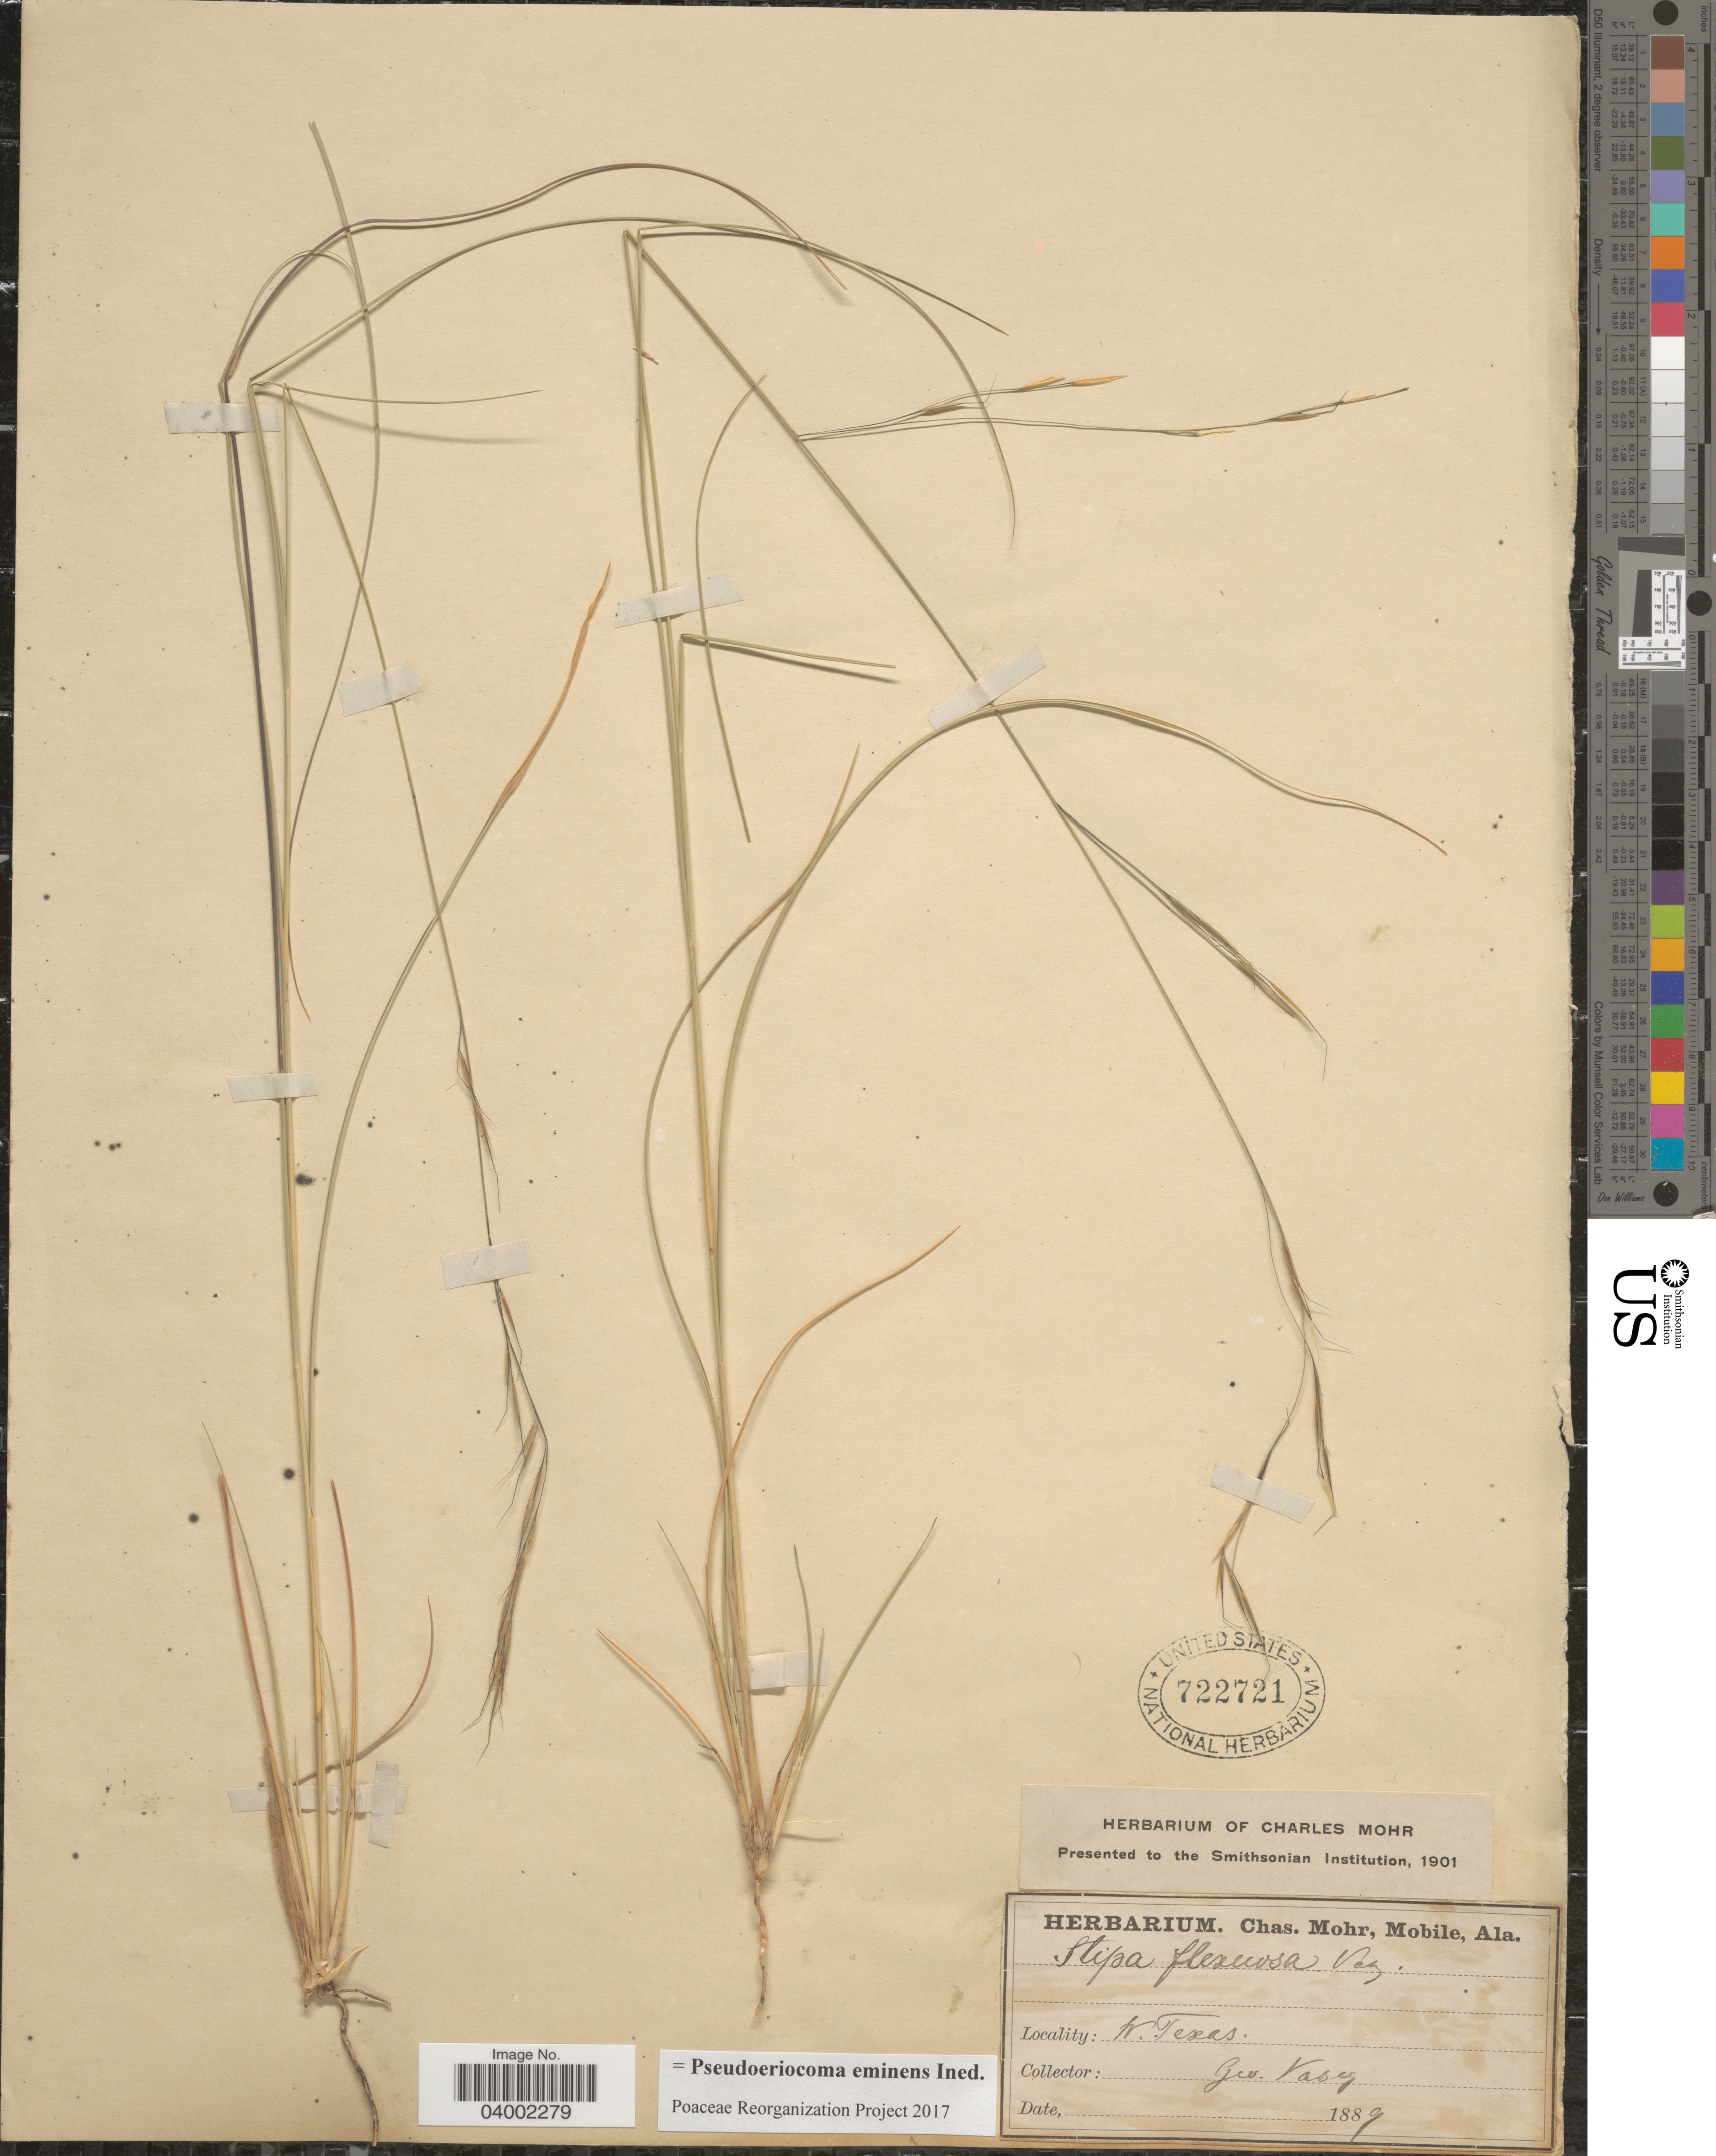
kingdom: Plantae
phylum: Tracheophyta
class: Liliopsida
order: Poales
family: Poaceae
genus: Pseudoeriocoma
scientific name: Pseudoeriocoma eminens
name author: (Cav.) Romasch.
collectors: G. R. Vasey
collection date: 1889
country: United States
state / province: Texas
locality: W. Texas.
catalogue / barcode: US 722721